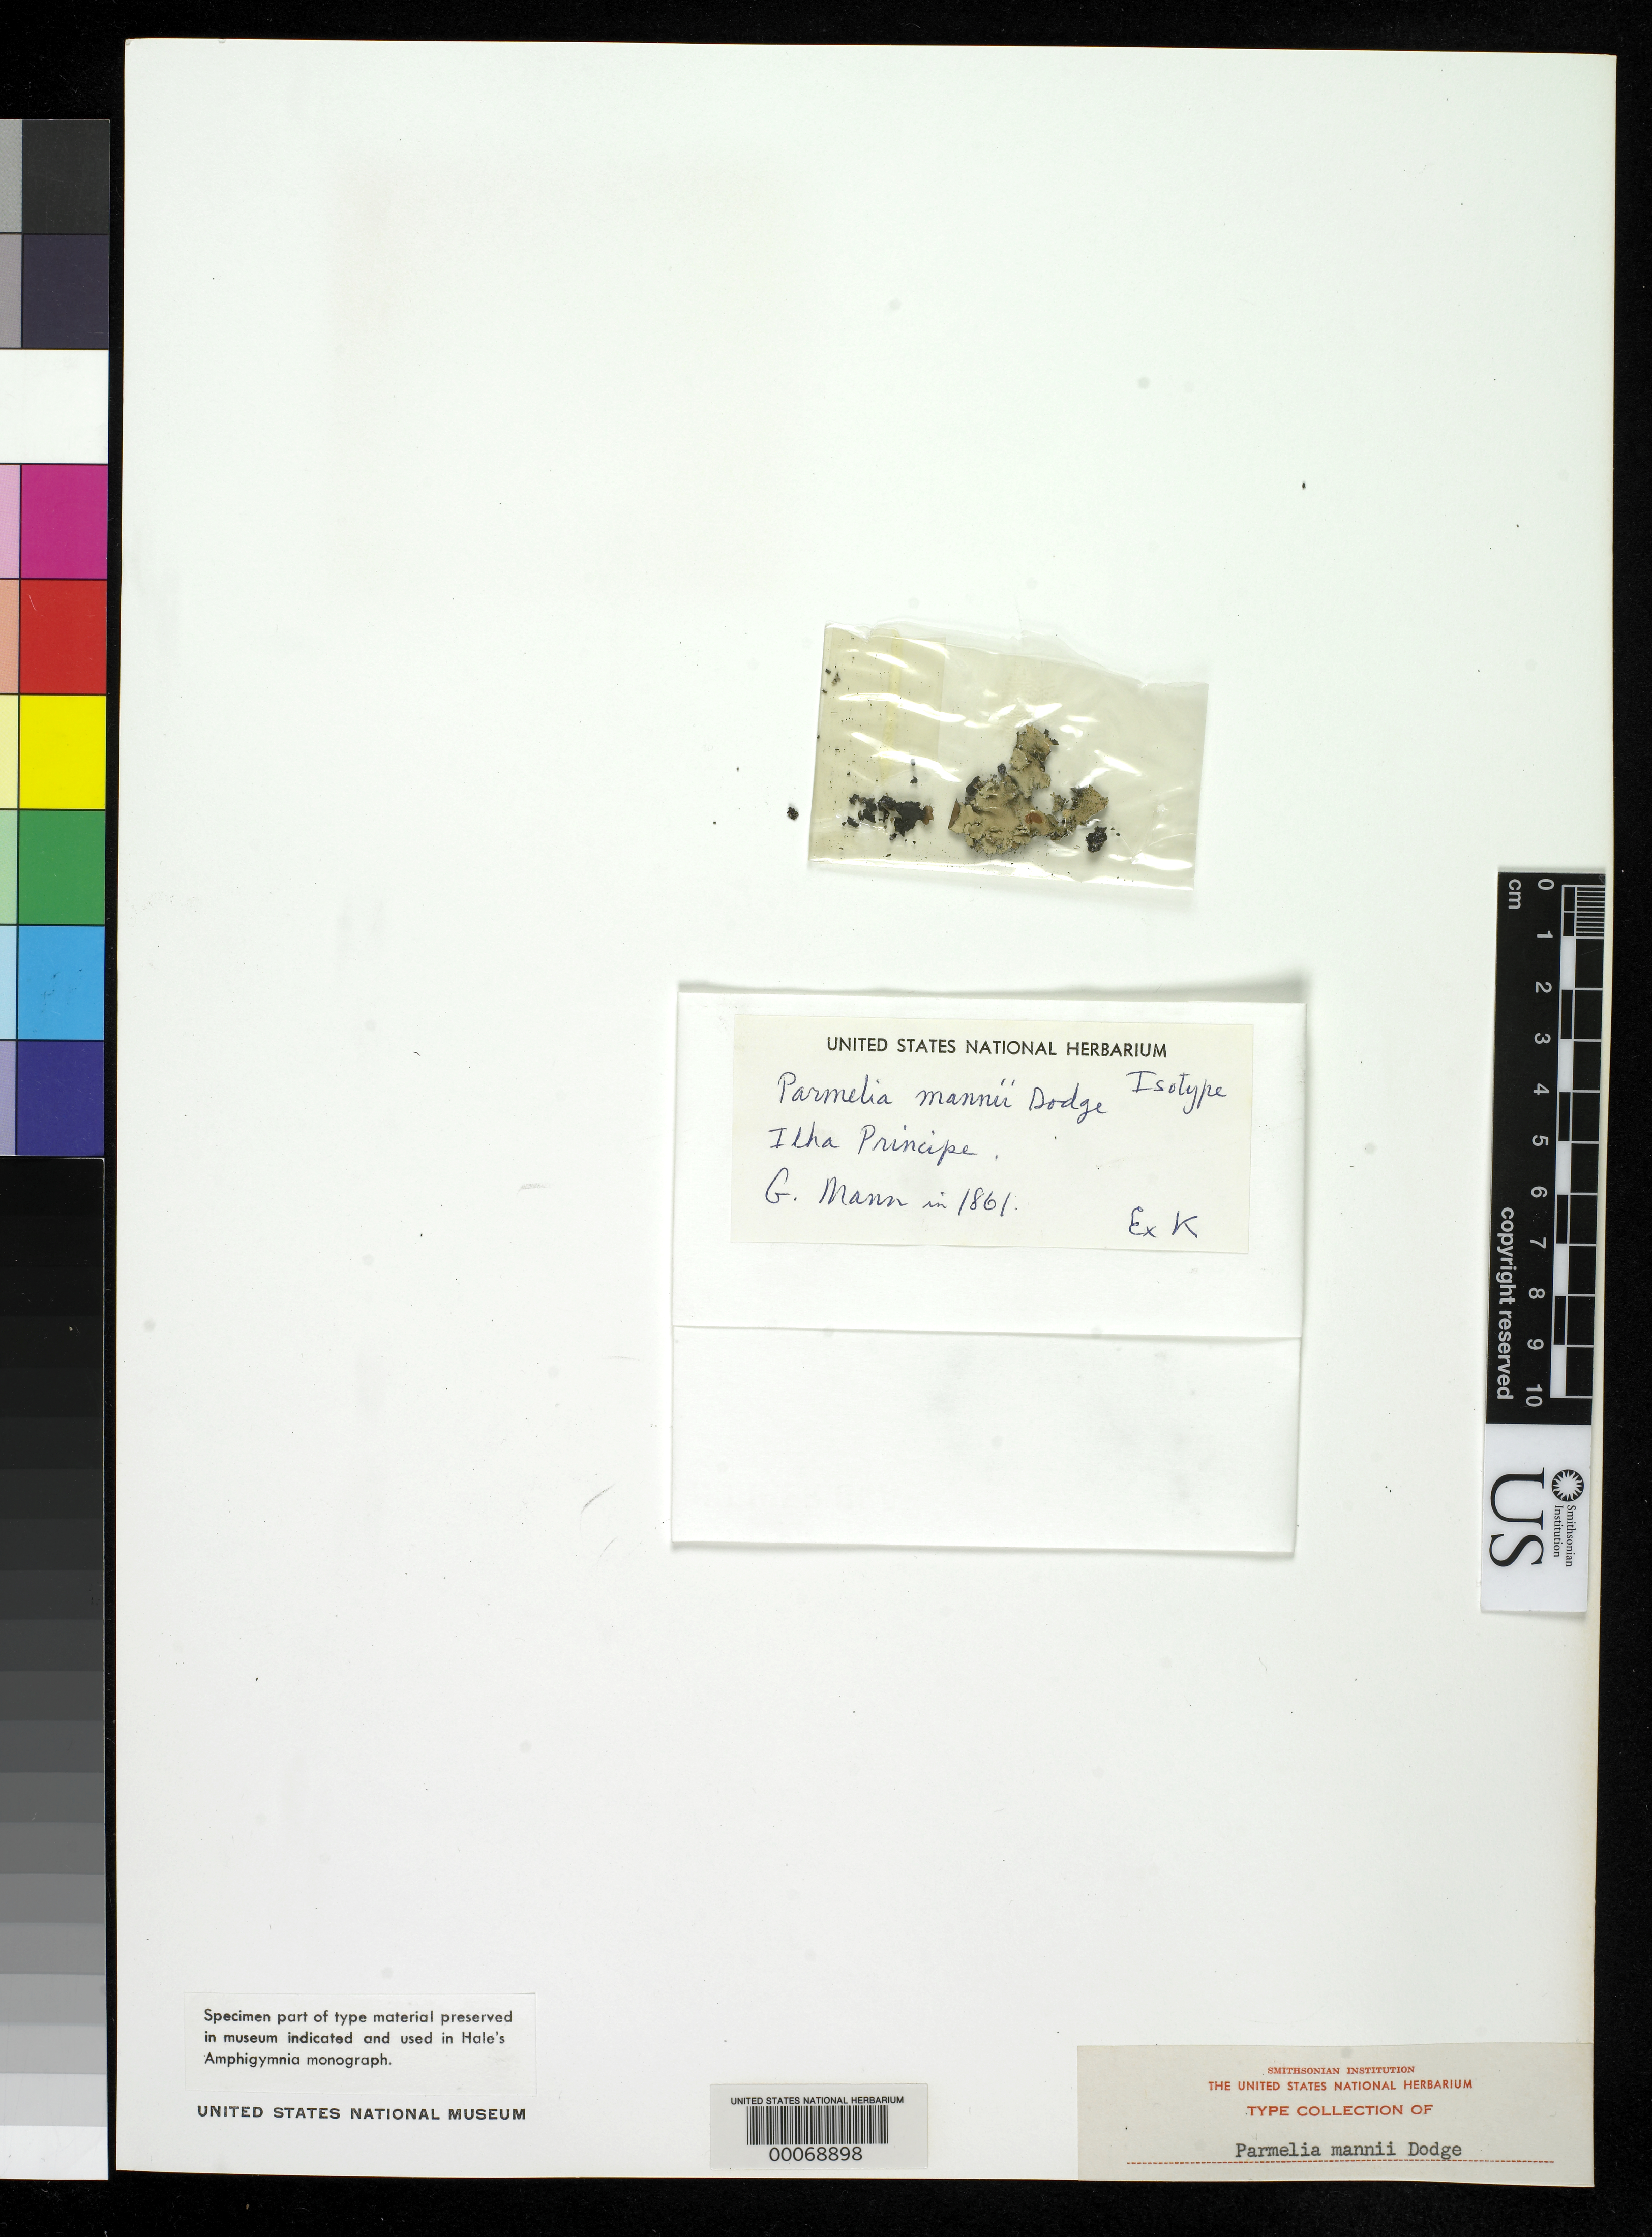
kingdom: Fungi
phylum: Ascomycota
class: Lecanoromycetes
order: Lecanorales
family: Parmeliaceae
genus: Parmelia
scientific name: Parmelia mannii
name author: C.W. Dodge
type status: Isotype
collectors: G. Mann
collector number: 1861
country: Equatorial Guinea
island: Principe Island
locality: Ilha Principe.